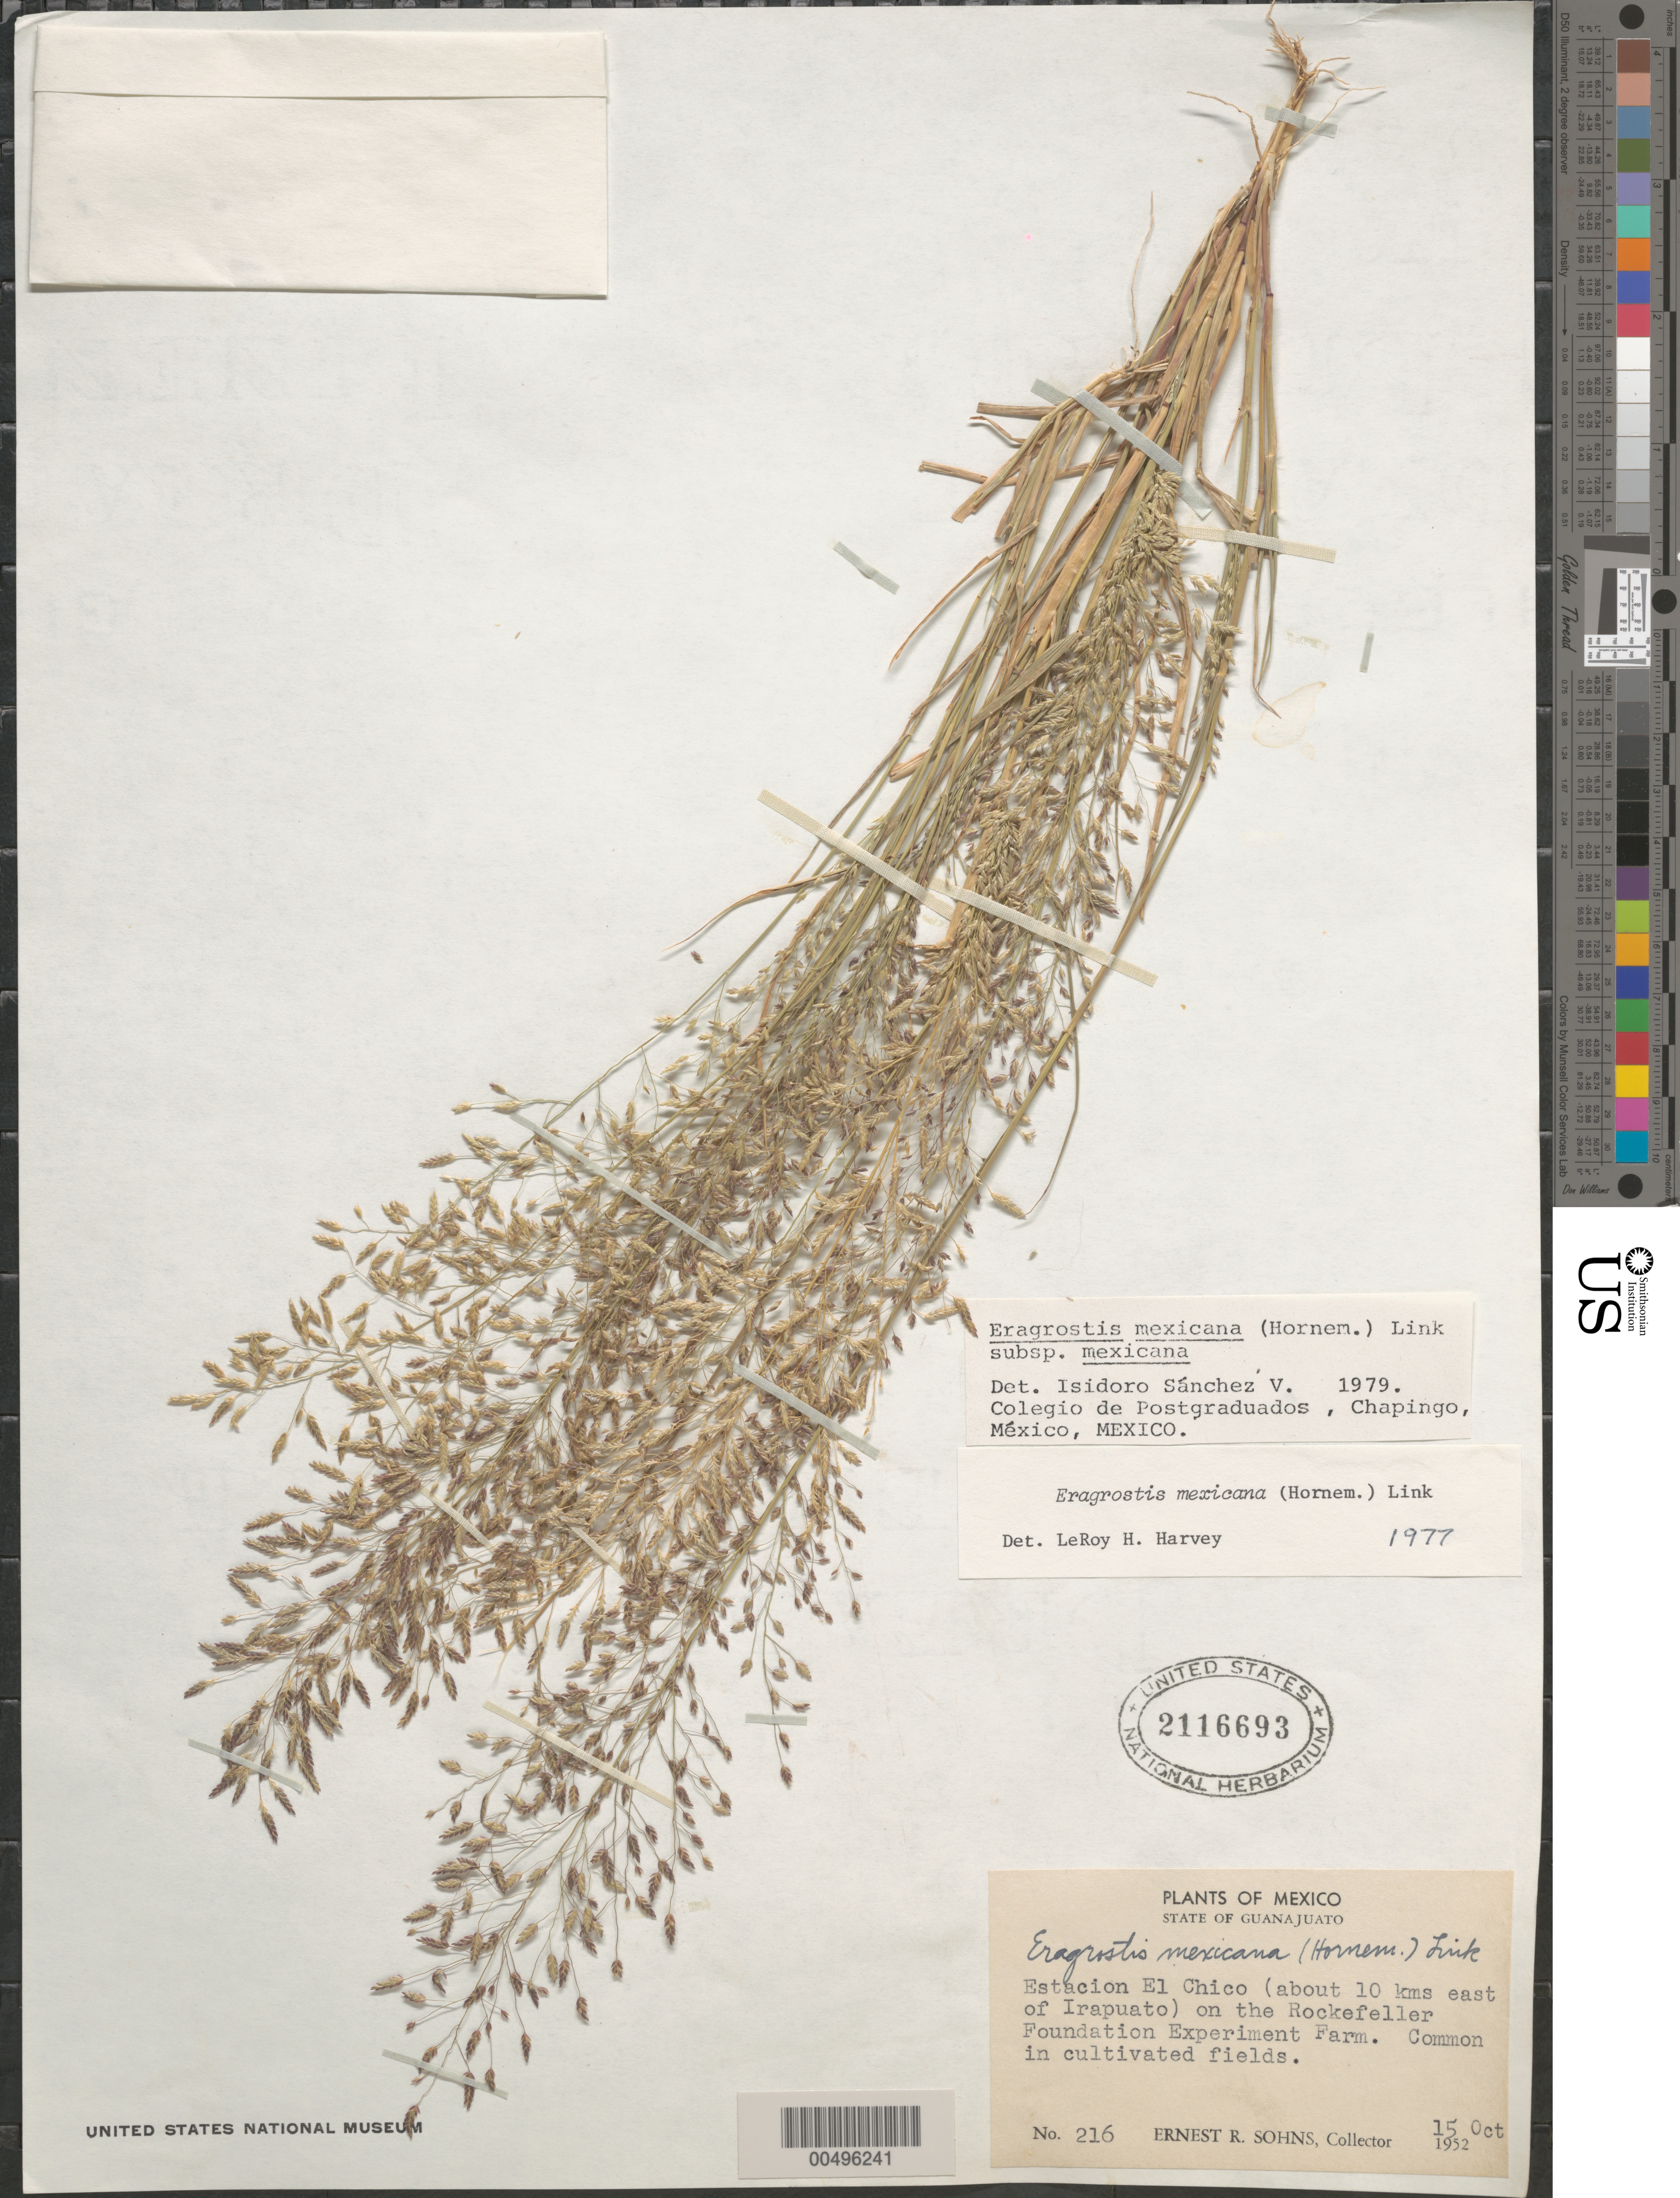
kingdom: Plantae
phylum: Tracheophyta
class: Liliopsida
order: Poales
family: Poaceae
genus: Eragrostis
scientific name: Eragrostis mexicana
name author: (Hornem.) Link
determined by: Sánchez Vega, I. M.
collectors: E. R. Sohns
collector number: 216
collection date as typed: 15 Oct 1952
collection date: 1952-10-15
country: Mexico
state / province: Guanajuato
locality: Estacion El Chico (about 10 km E of Irapuato) on the Rockefeller Foundation Experiment Farm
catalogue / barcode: US 2116693